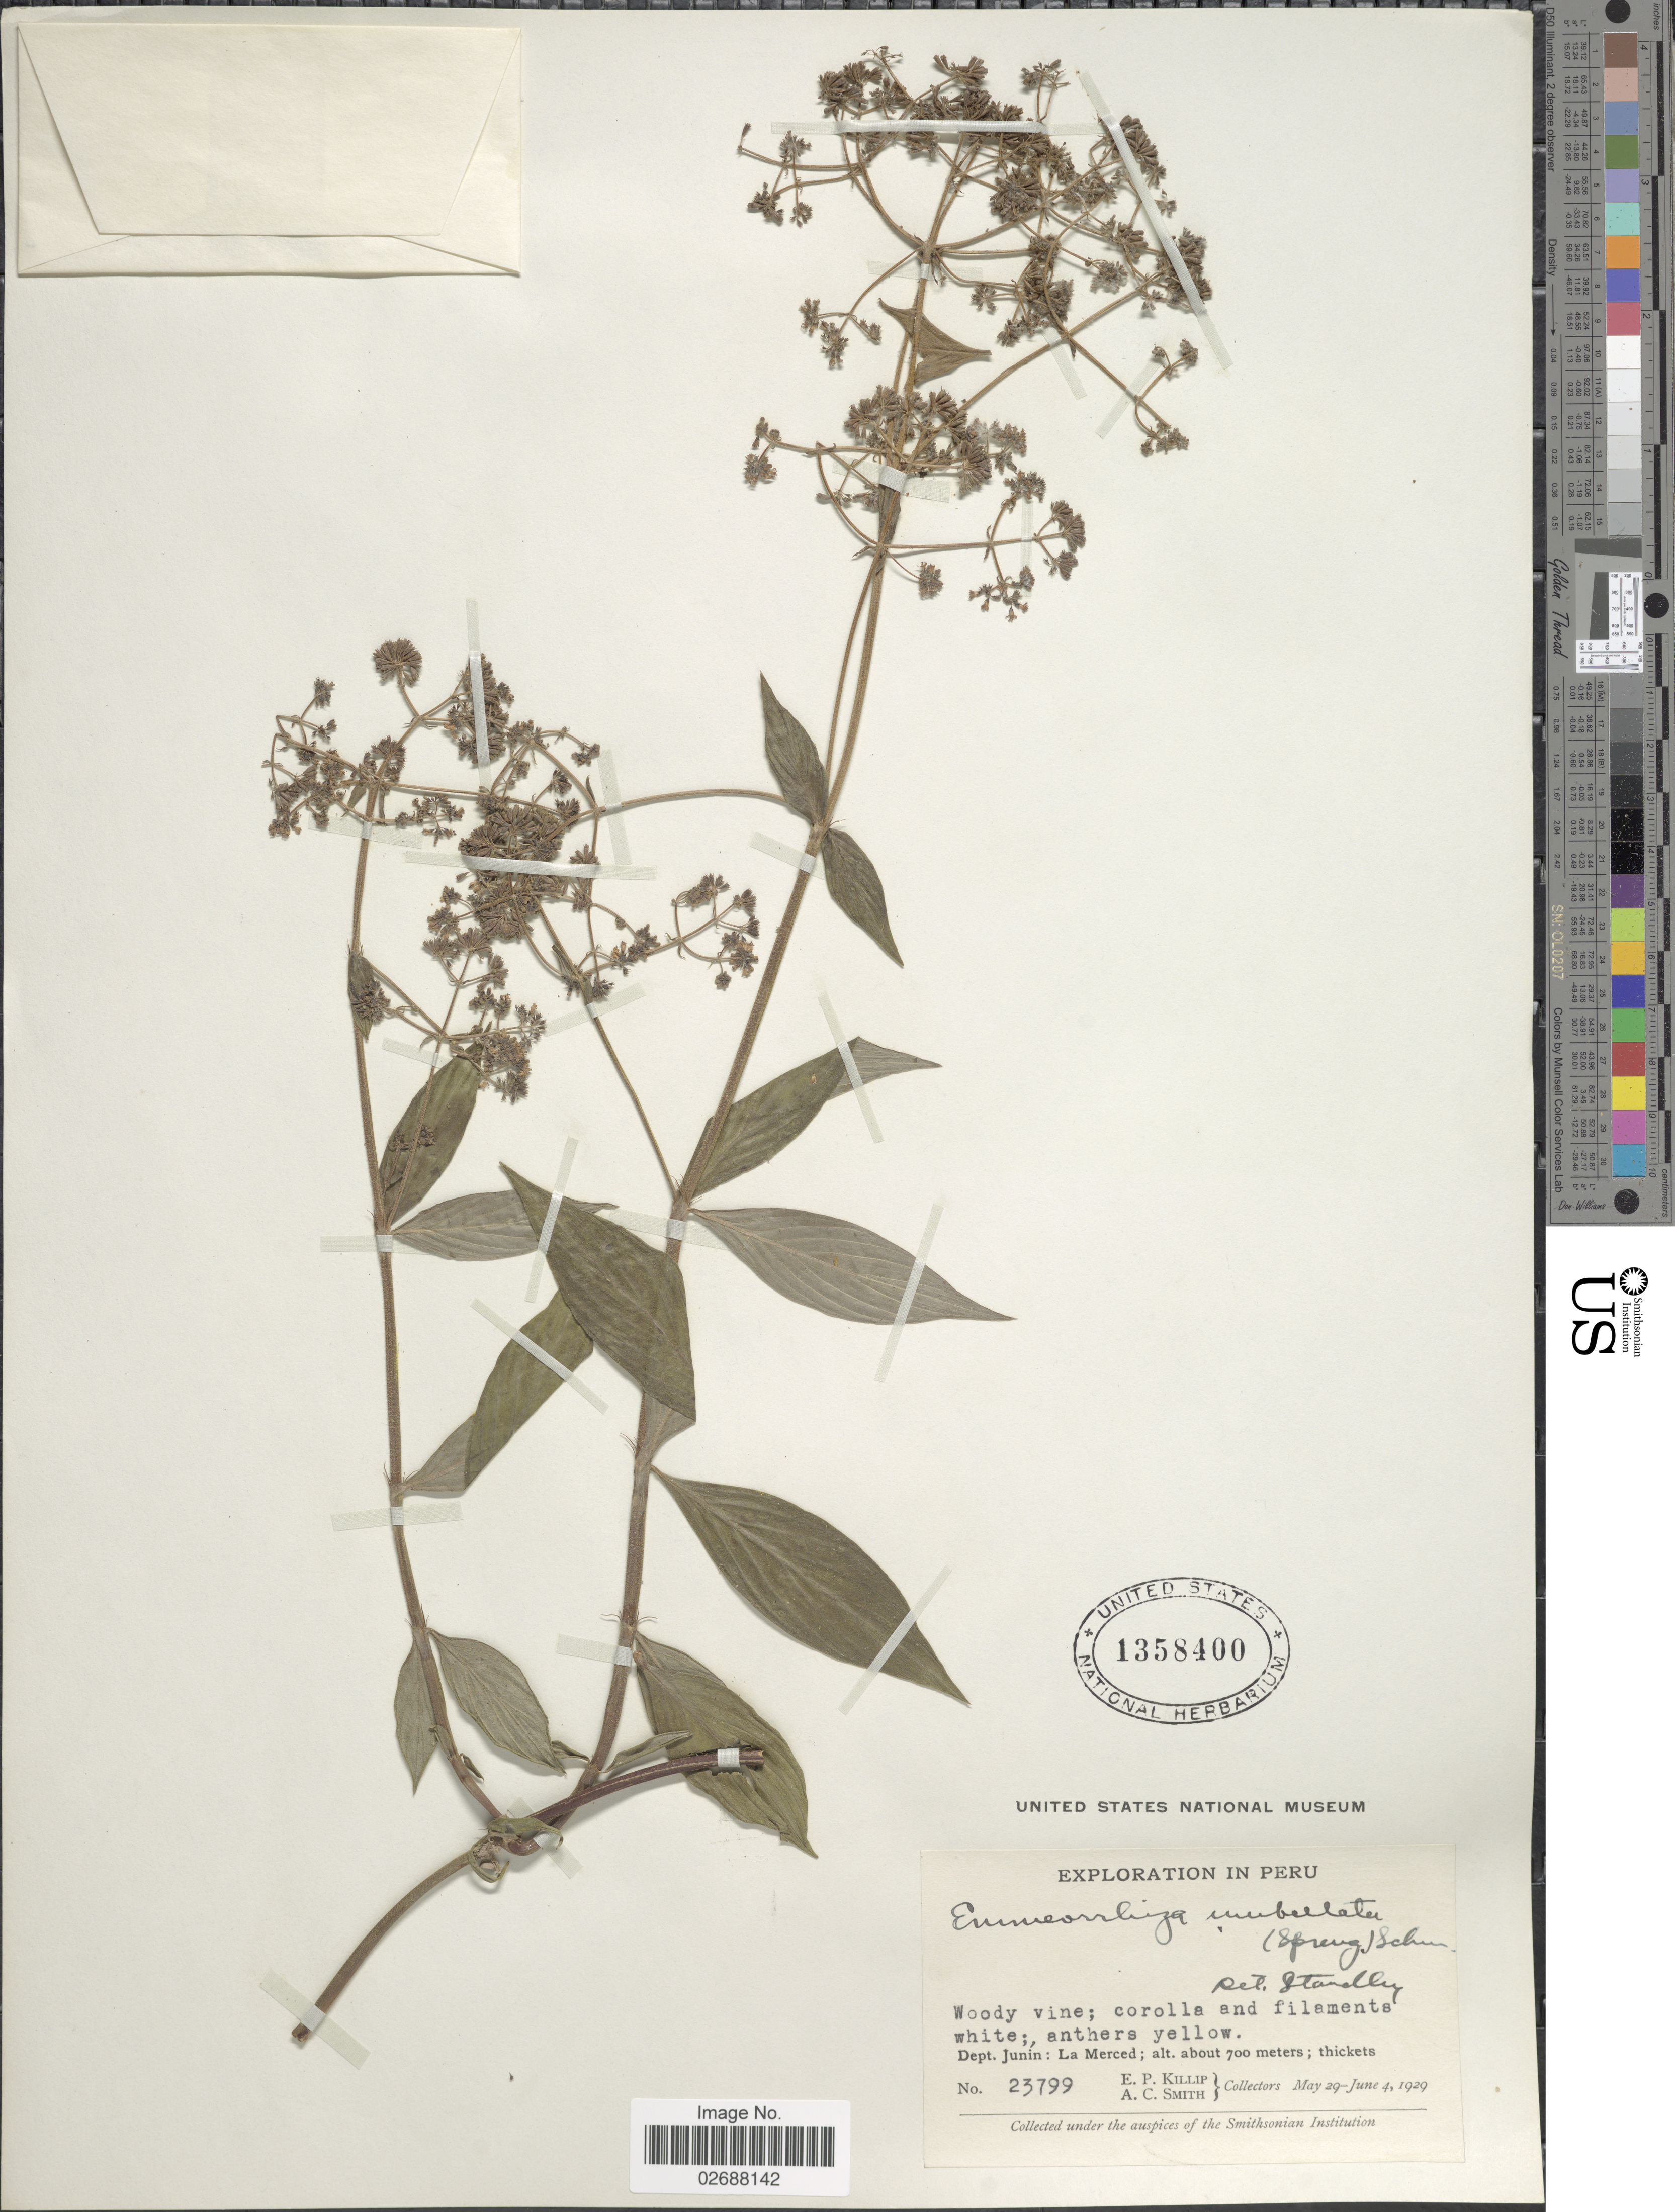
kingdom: Plantae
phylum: Tracheophyta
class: Magnoliopsida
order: Gentianales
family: Rubiaceae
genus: Emmeorhiza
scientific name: Emmeorhiza umbellata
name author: (Spreng.) K. Schum.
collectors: E. P. Killip & A. C. Smith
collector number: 23799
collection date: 1929-05-29/1929-06-04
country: Peru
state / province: Junín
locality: La Merced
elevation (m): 700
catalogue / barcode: US 1358400